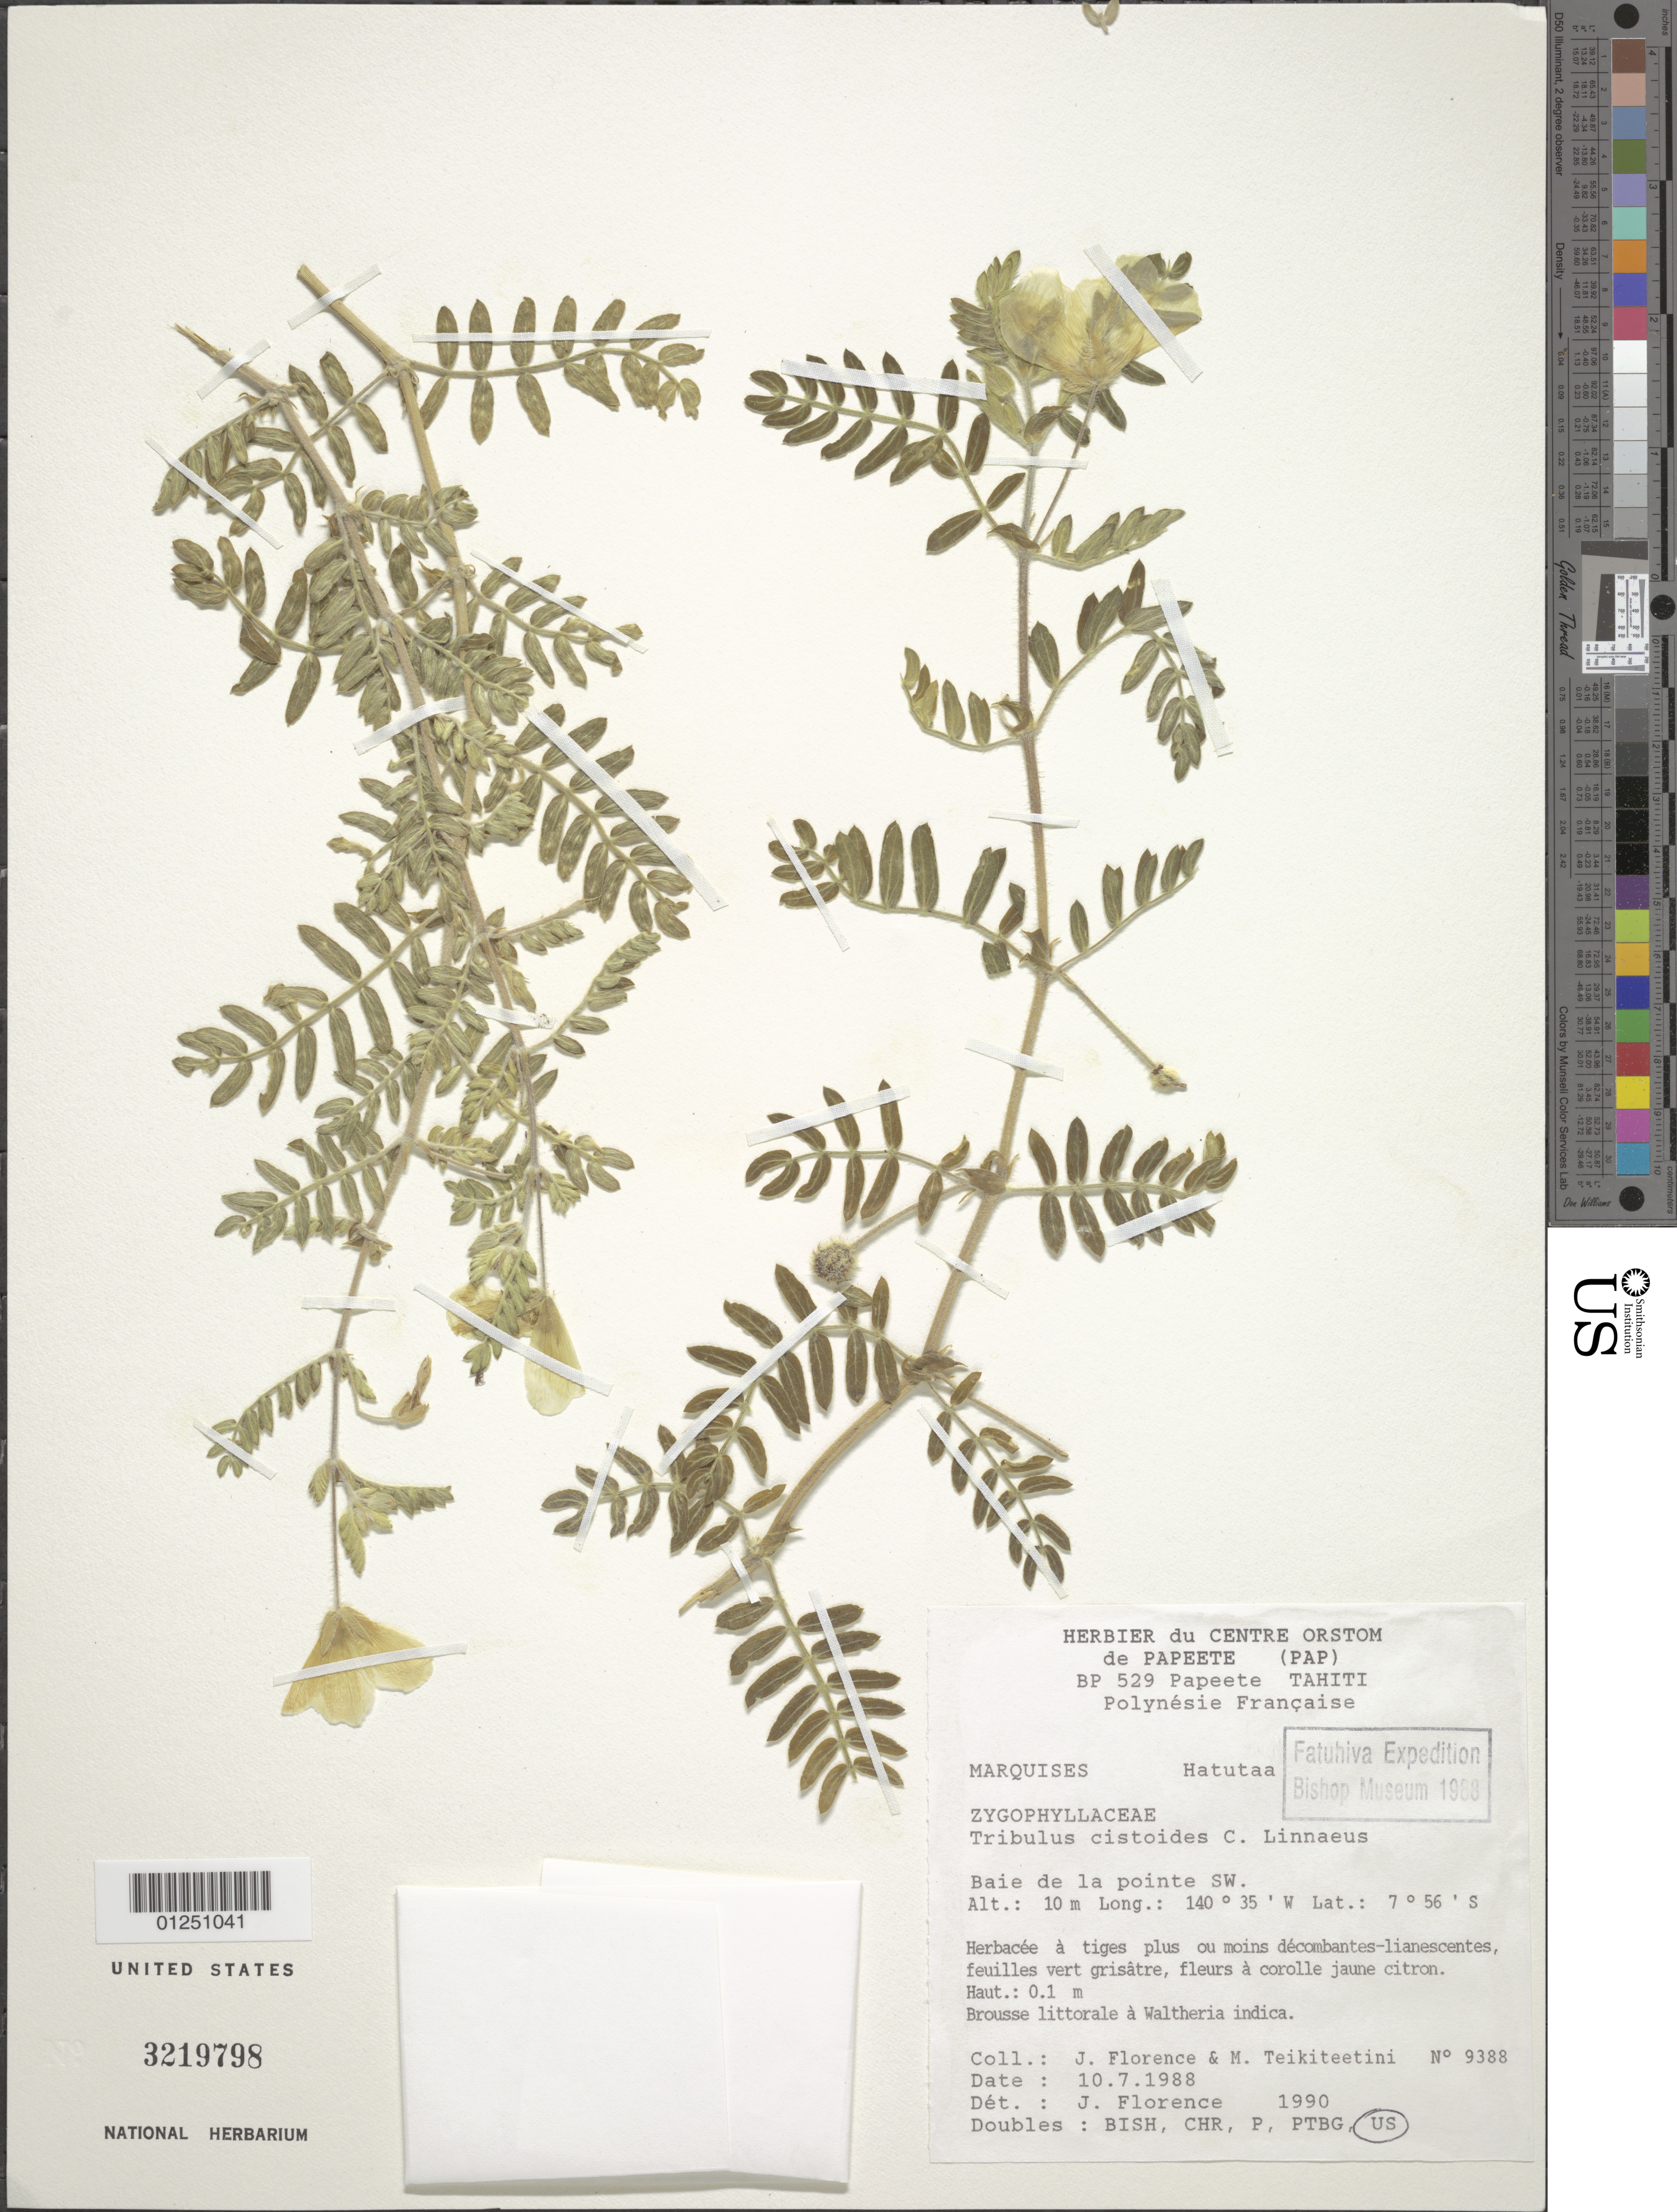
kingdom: Plantae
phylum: Tracheophyta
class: Magnoliopsida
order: Zygophyllales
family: Zygophyllaceae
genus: Tribulus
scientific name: Tribulus cistoides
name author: L.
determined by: Florence, J.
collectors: J. Florence & M. Teikiteetini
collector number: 9388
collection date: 1988-07-10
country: French Polynesia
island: Hiva Oa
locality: Baie de la pointe SW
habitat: Brousse littorale à Waltheria indica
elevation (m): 10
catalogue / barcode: US 3219798